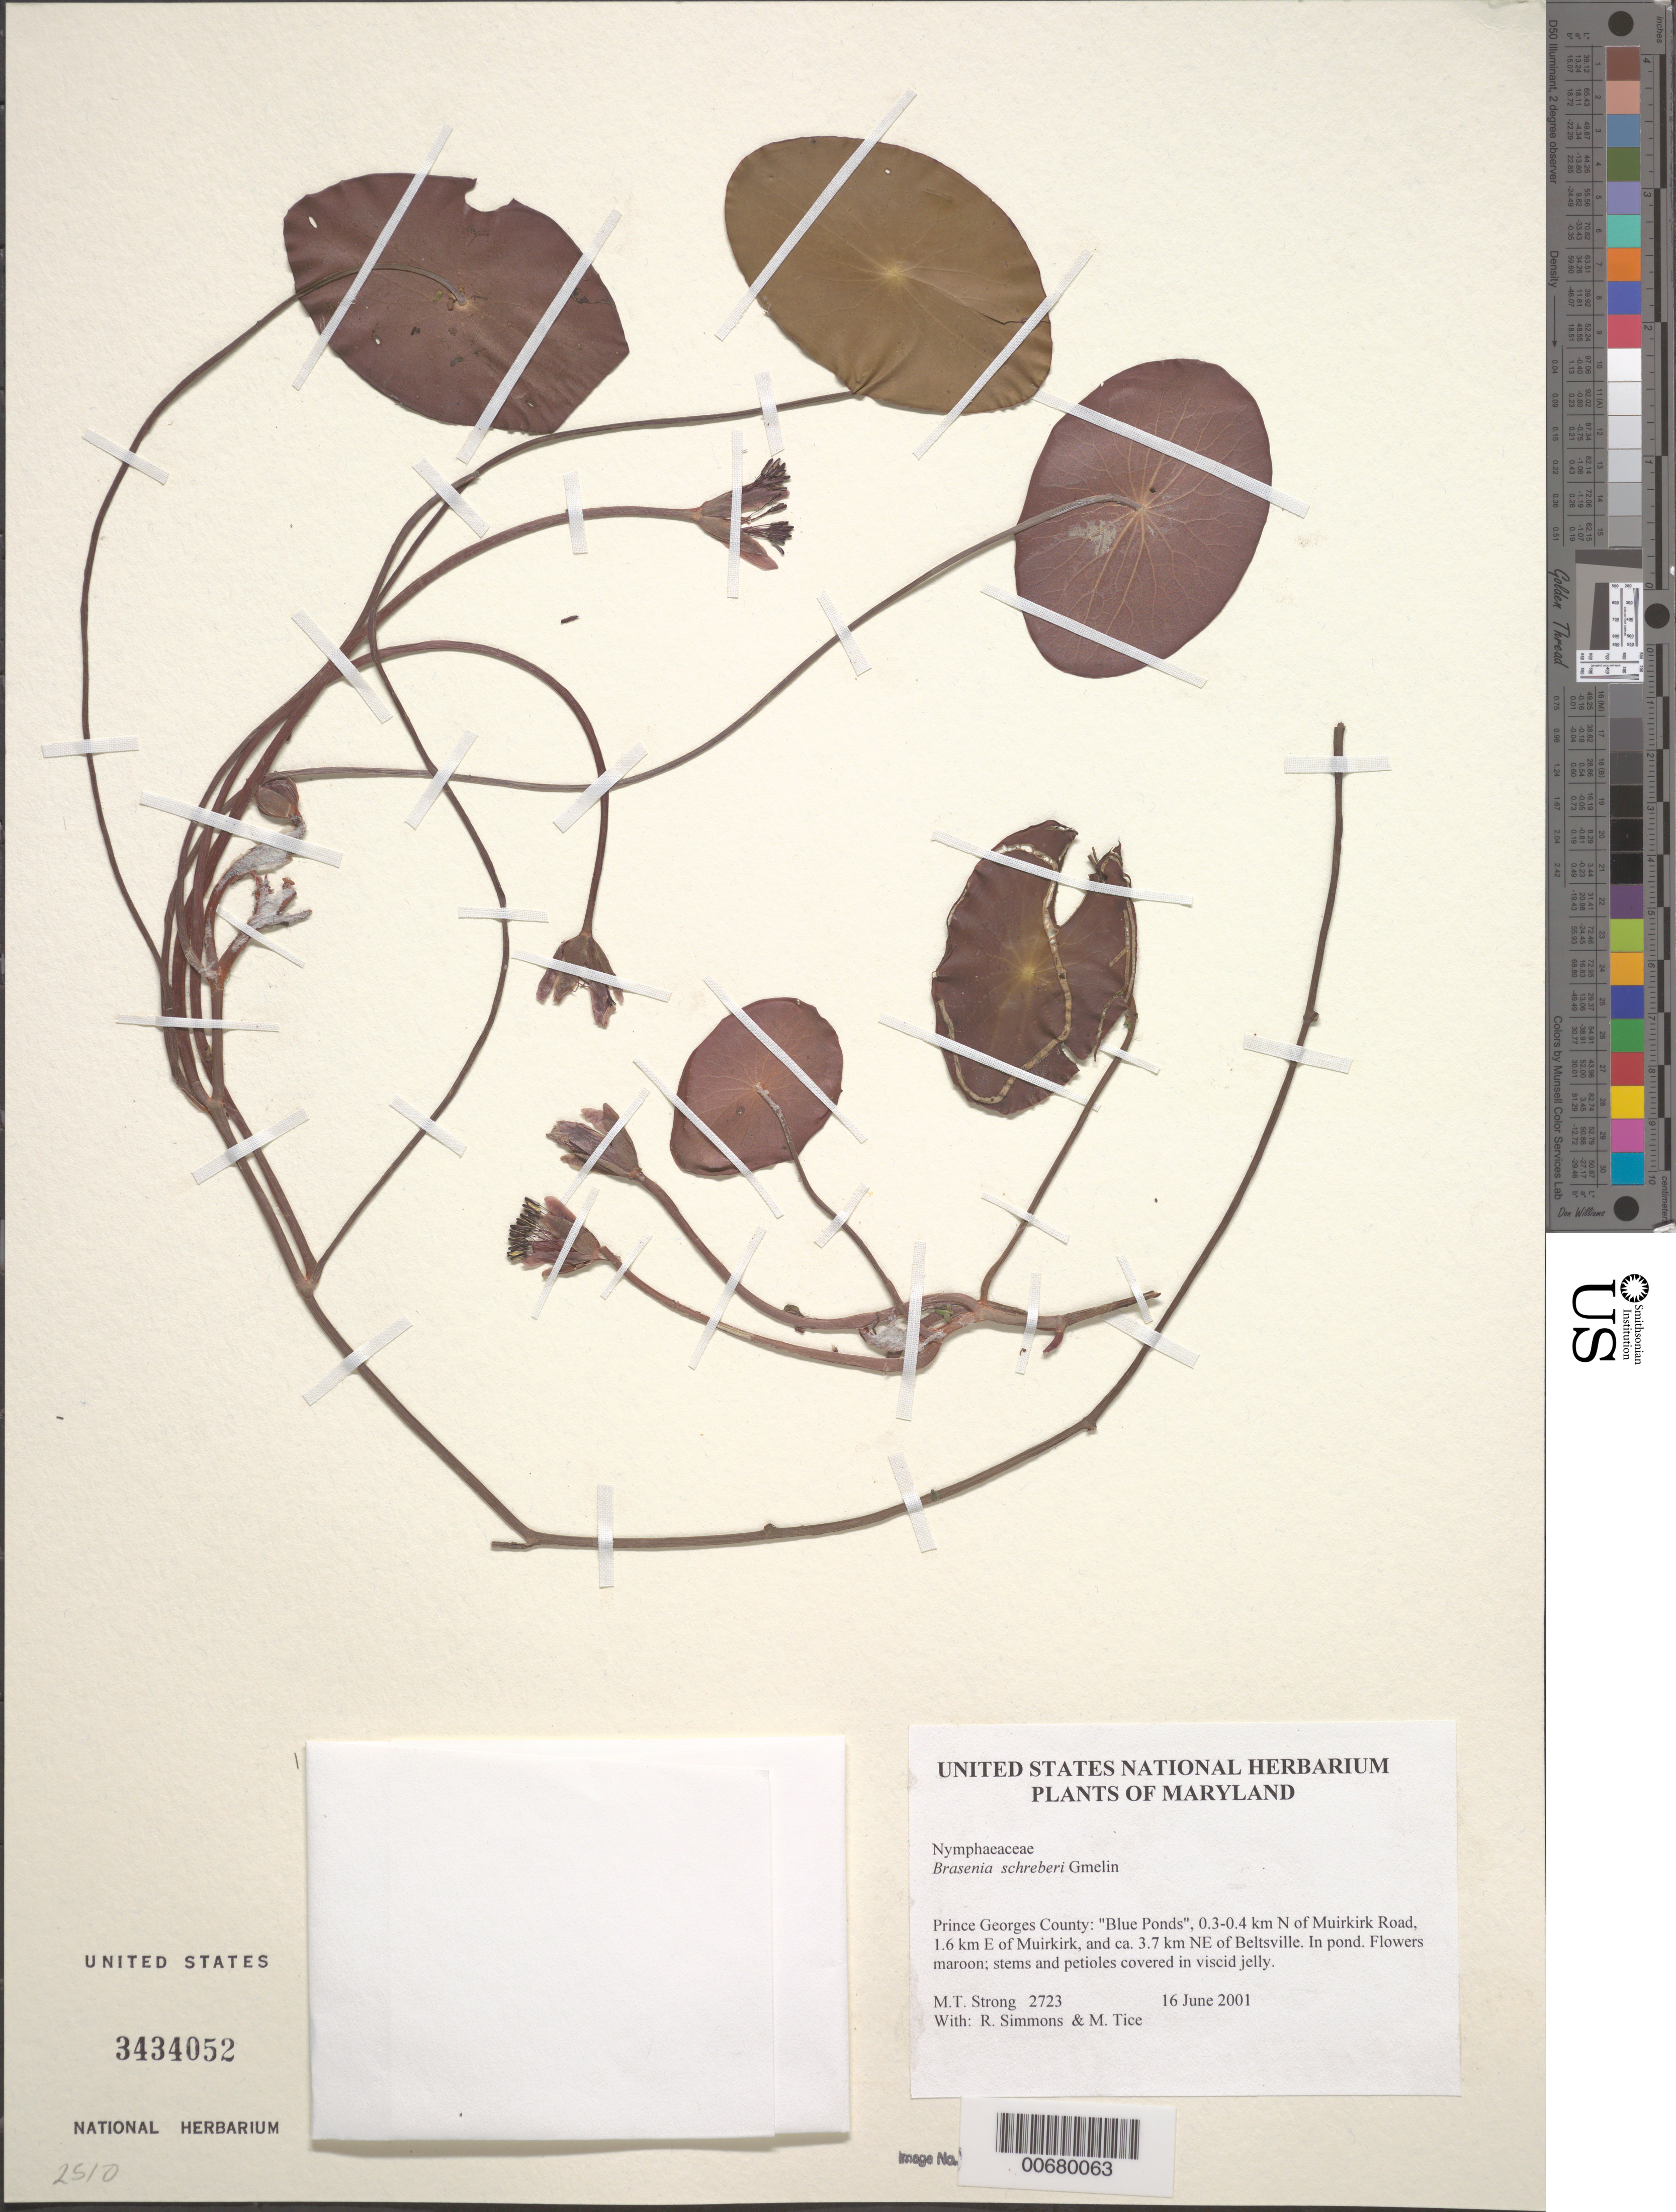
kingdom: Plantae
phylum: Tracheophyta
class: Magnoliopsida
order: Nymphaeales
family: Cabombaceae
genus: Brasenia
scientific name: Brasenia schreberi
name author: J.F. Gmel.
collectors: M. T. Strong, R. Simmons & M. Tice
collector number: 2723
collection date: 2001-06-16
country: United States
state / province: Maryland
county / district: Prince George's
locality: Prince Georges County: "Blue Ponds", 0.3-0.4 km N of Muirkirk Road, 1.6 km E of Muirkirk, and ca. 3.7 km NE of Beltsville. In pond.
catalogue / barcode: US 3434052